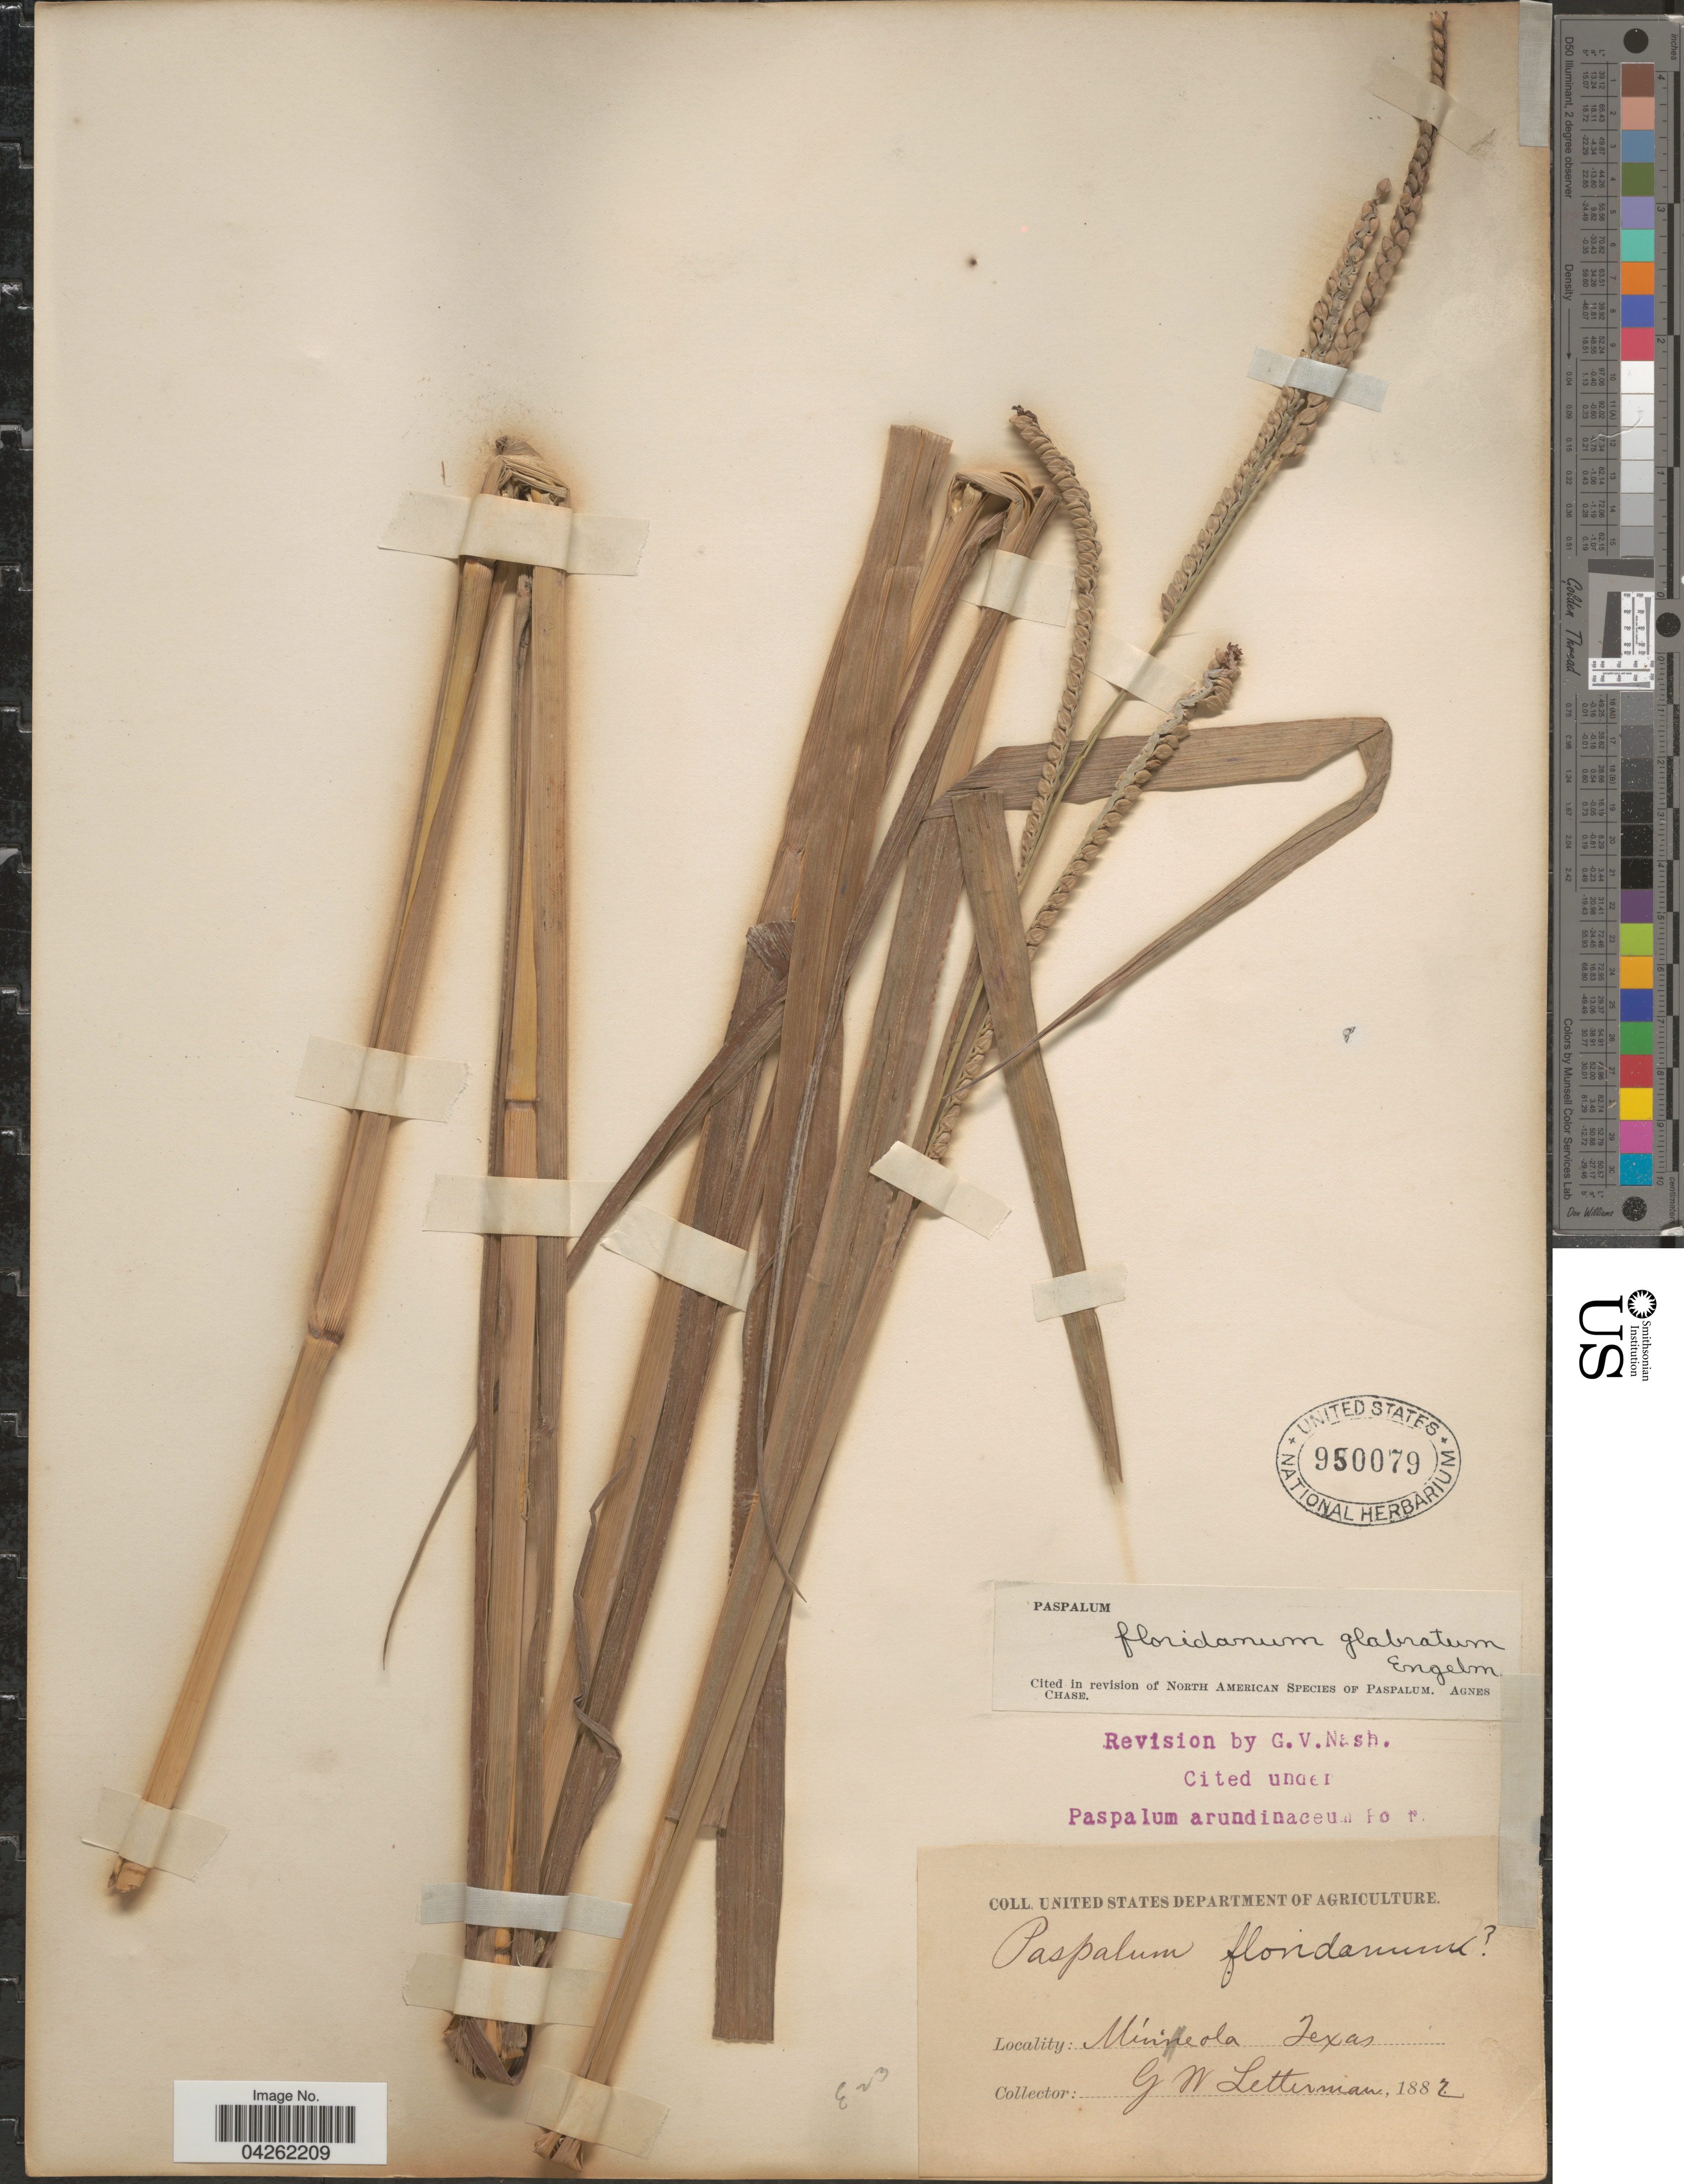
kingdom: Plantae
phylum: Tracheophyta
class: Liliopsida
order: Poales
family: Poaceae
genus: Paspalum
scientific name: Paspalum floridanum var. glabratum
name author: Engelm. ex Vasey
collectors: G. W. Letterman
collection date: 1882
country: United States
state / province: Texas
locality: Minneola.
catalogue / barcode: US 950079